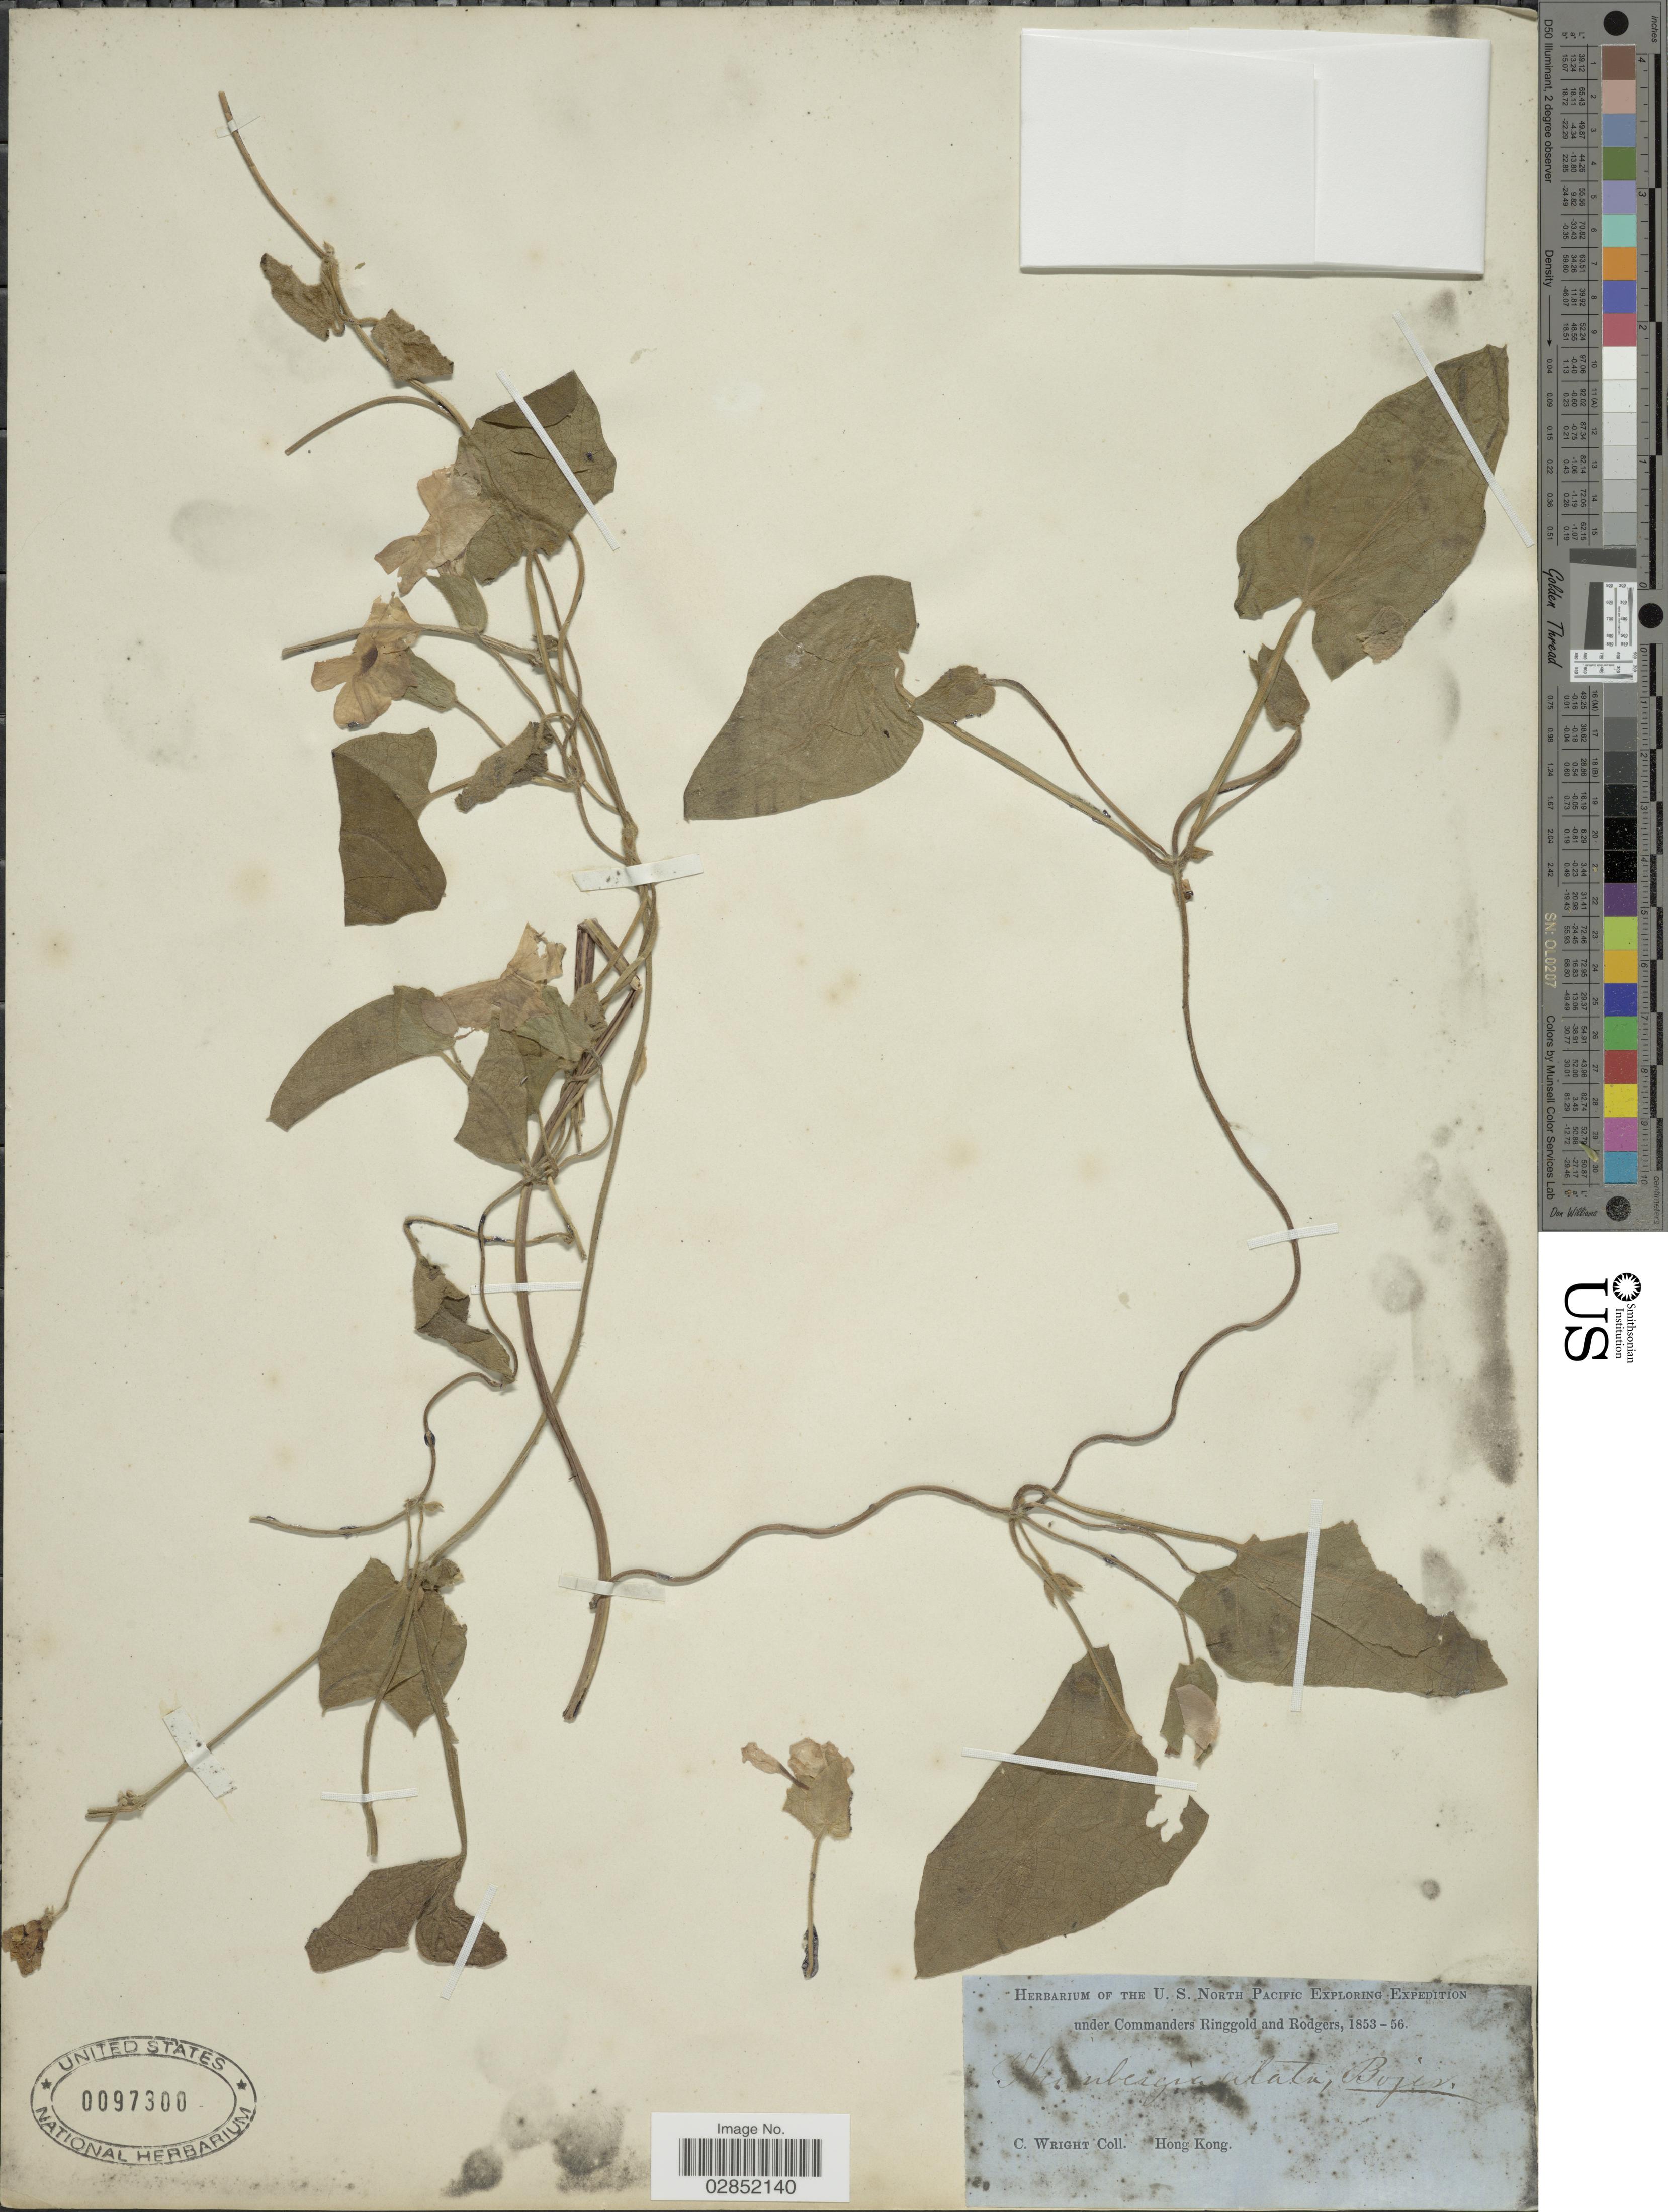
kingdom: Plantae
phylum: Tracheophyta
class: Magnoliopsida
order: Lamiales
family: Acanthaceae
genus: Thunbergia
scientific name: Thunbergia alata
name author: Bojer ex Sims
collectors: C. Wright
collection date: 1853/1856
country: China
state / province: Hong Kong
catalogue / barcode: US 97300